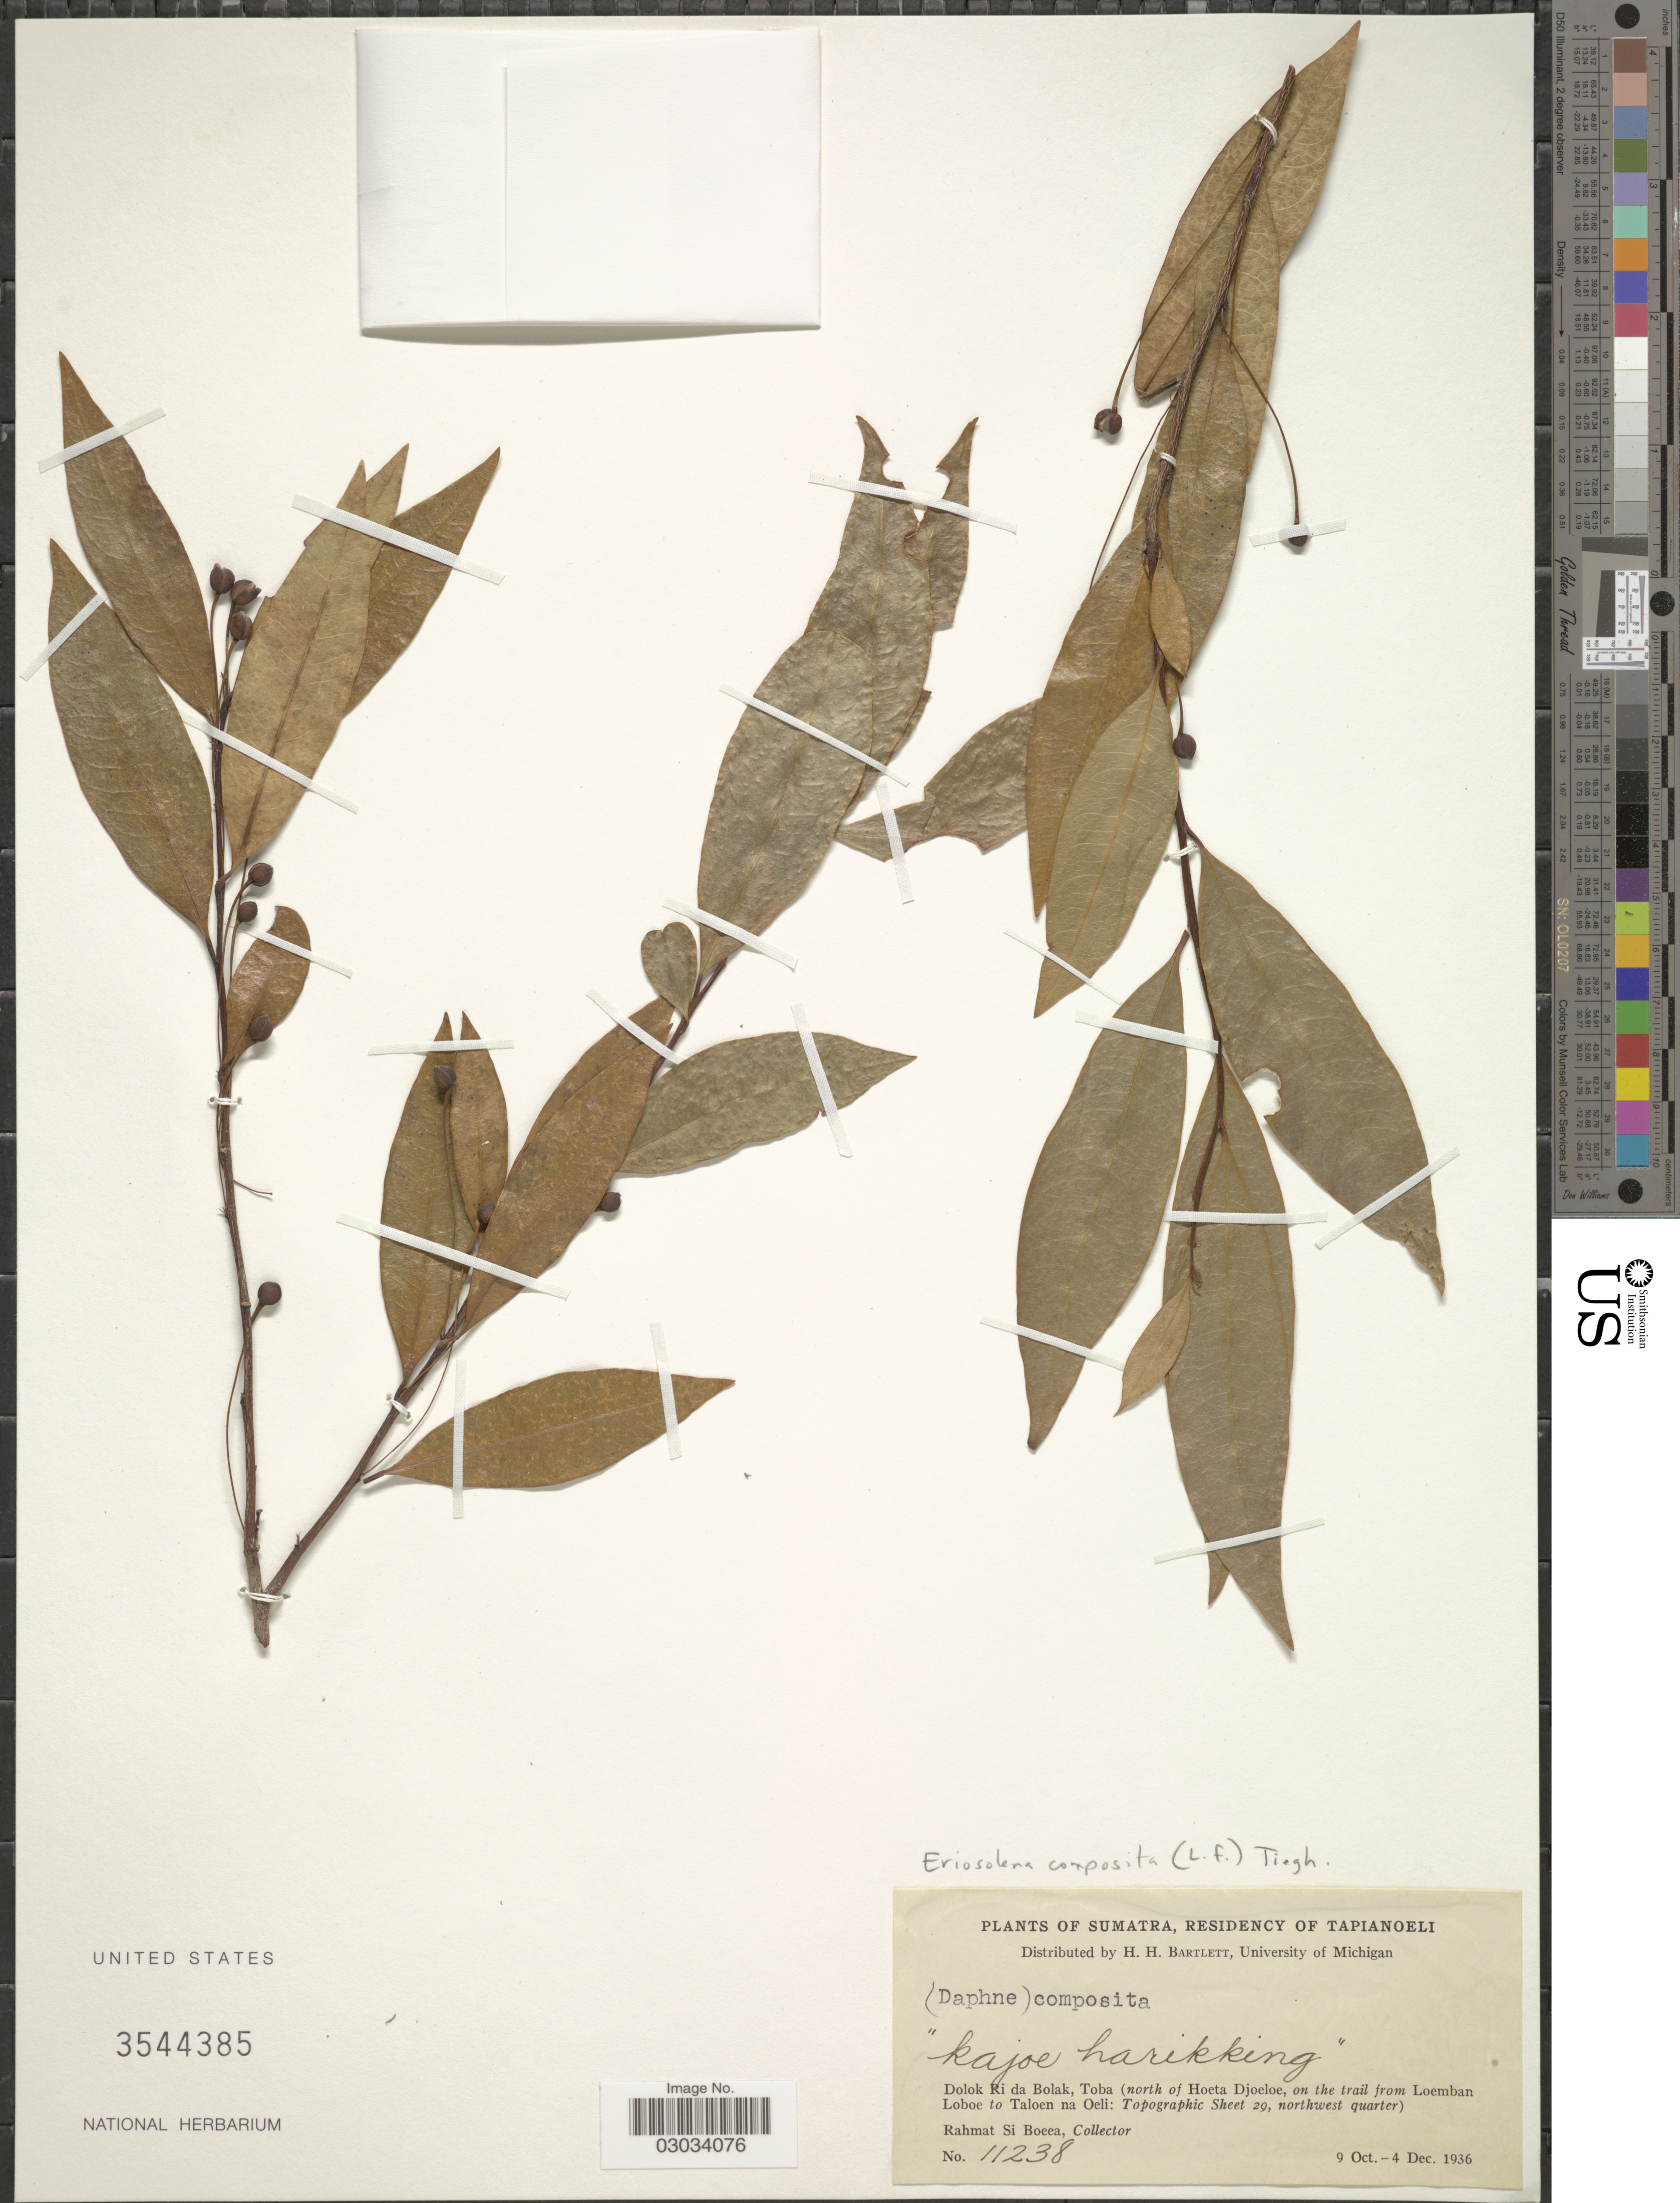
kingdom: Plantae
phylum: Tracheophyta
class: Magnoliopsida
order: Malvales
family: Thymelaeaceae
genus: Eriosolena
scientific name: Eriosolena composita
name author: (L. f.) Tiegh.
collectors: Rahmat Si Boeea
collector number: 11238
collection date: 1936-10-09/1936-12-04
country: Indonesia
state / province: Sumatra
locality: Residency of Tapianoeli. Dolok Ri da Bolak, Toba (north of Hoeta Djoeloe, on the trail from Loemban Loboe to Taloen na Oeli: Topographic Sheet 29, northwest quarter).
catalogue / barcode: US 3544385